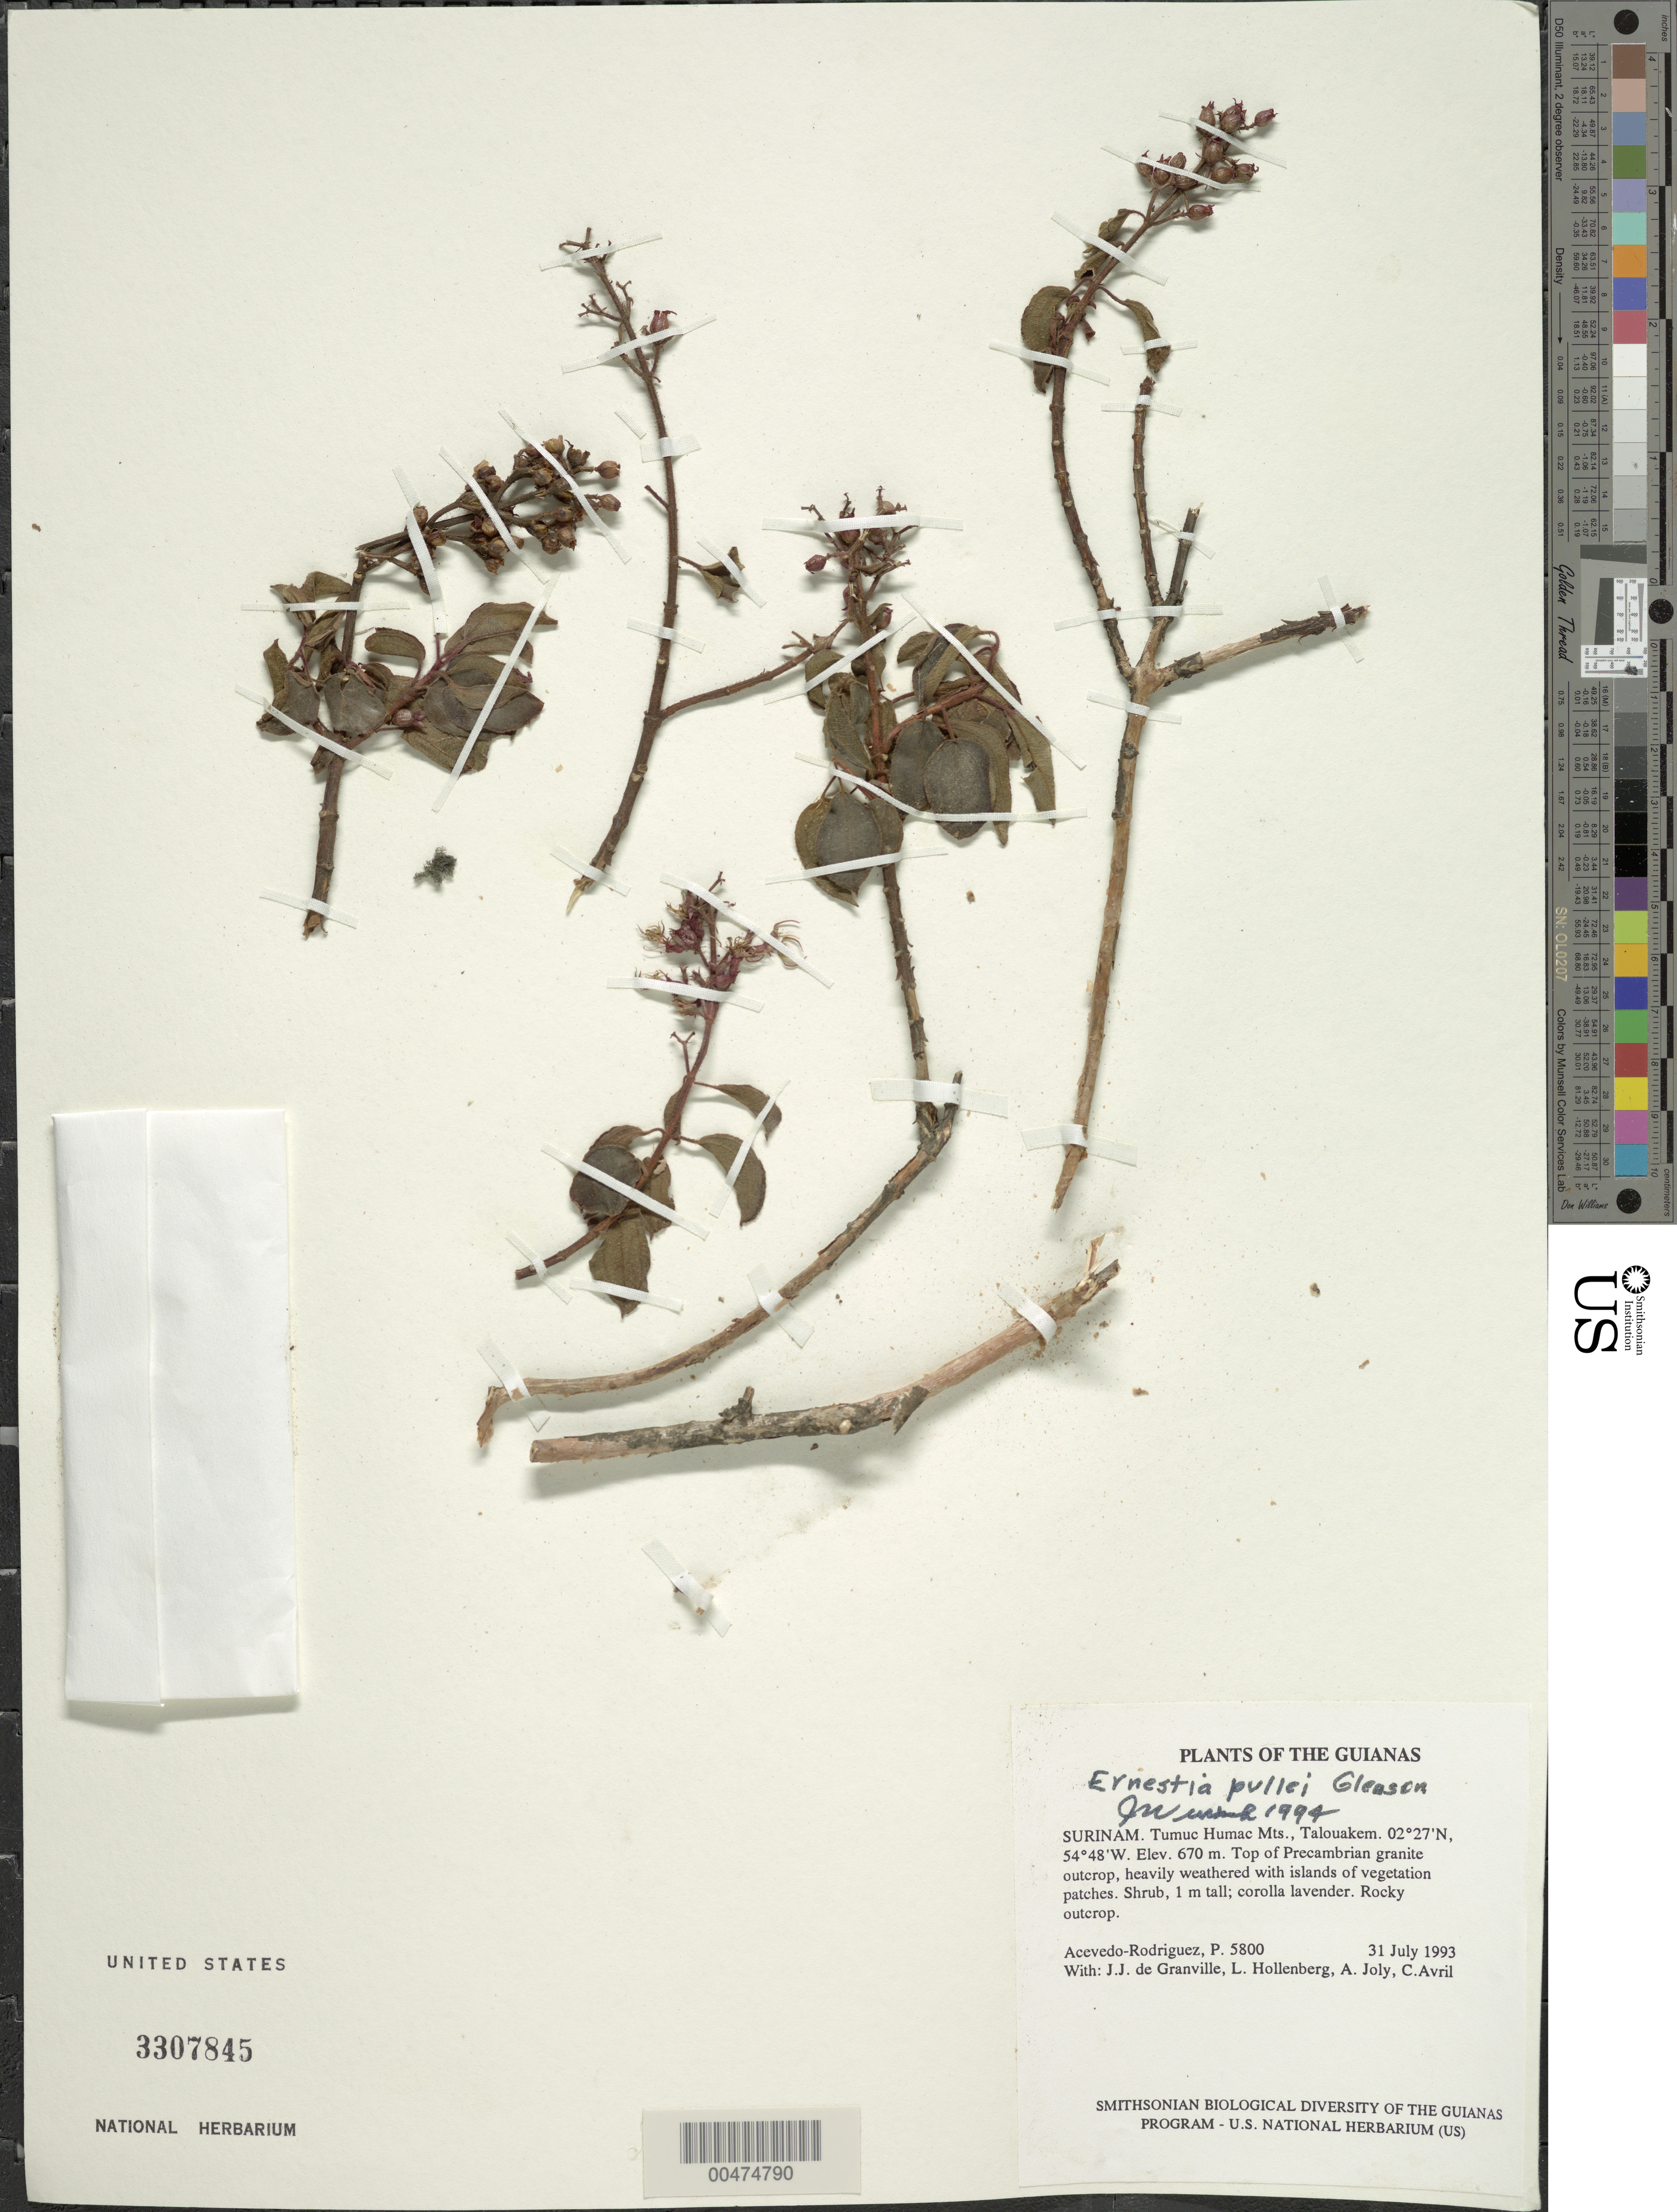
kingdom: Plantae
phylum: Tracheophyta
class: Magnoliopsida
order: Myrtales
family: Melastomataceae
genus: Ernestia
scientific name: Ernestia pullei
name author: Gleason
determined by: Wurdack, John J., (US), US (UNITED STATES)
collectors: P. Acevedo-Rodr., J.-J. de Granville, L. Hollenberg, A. Joly & C. Avril de Maria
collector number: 5800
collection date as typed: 31 Jul 1993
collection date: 1993-07-31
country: Suriname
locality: Tumuc Humac Mts., Talouakem.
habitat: On granite outcrop, heavily weathered with islands of vegetation patches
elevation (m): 670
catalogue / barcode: US 3307845